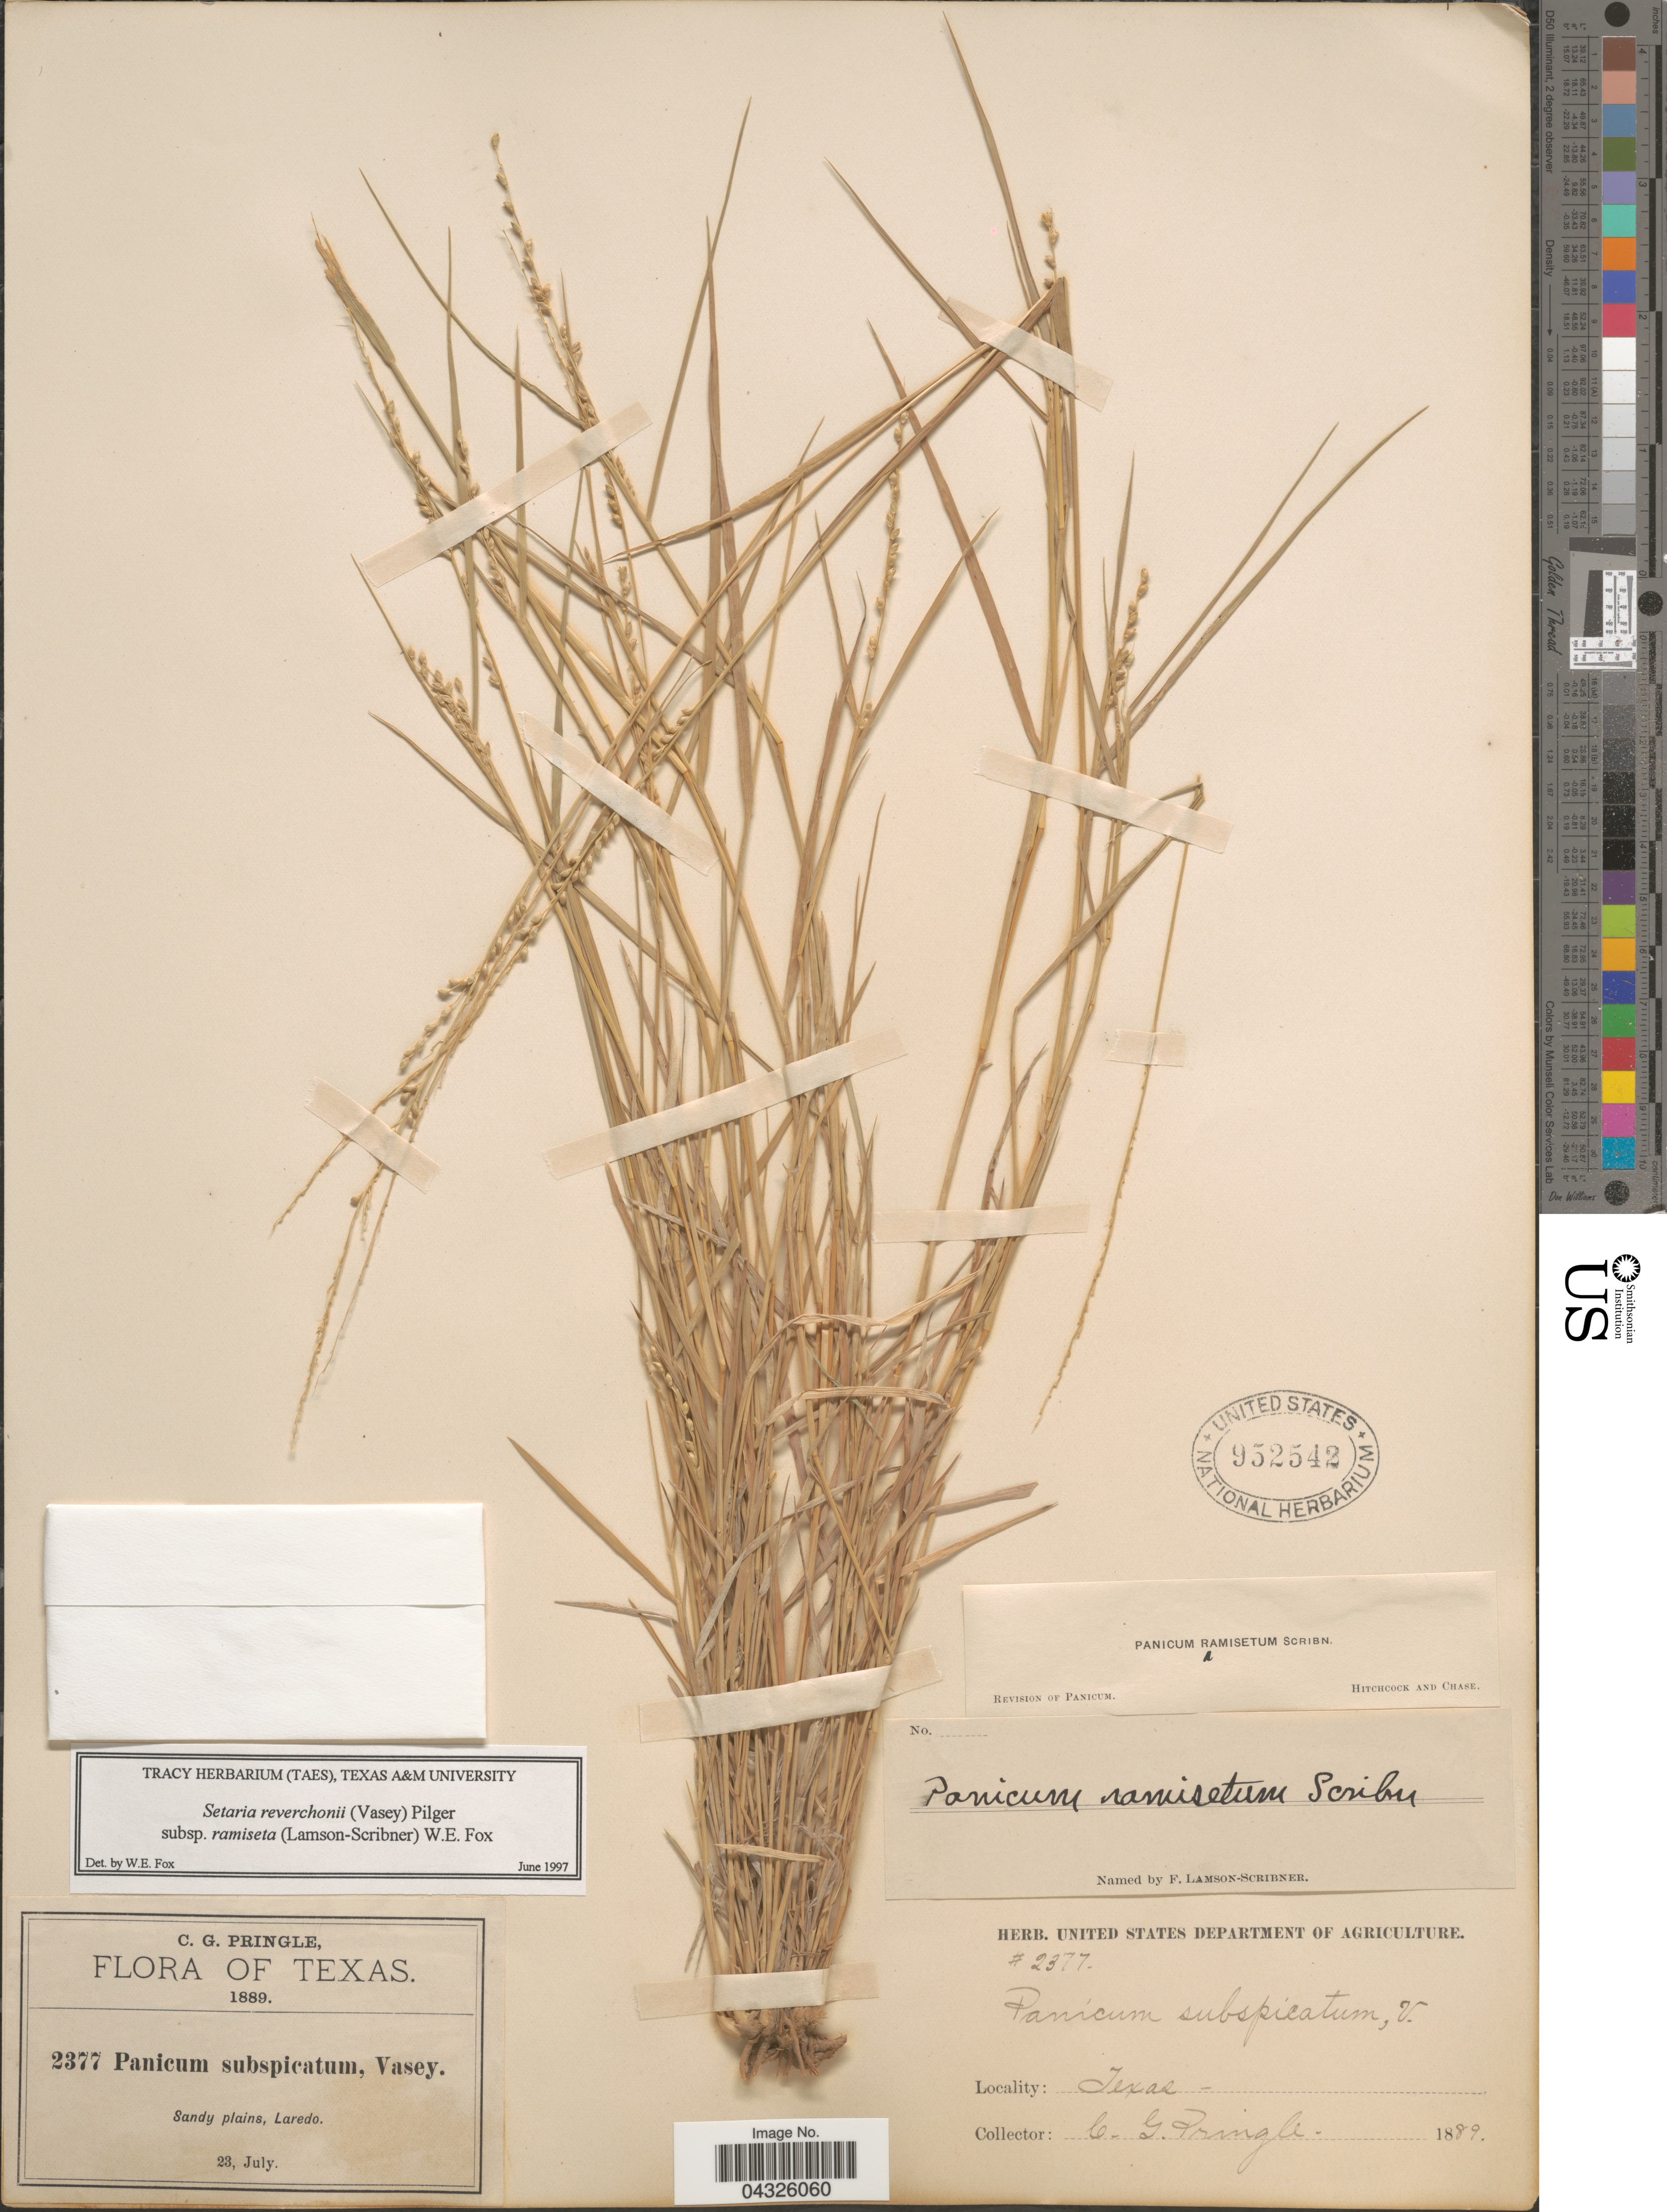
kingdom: Plantae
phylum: Tracheophyta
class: Liliopsida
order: Poales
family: Poaceae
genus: Setaria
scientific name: Setaria reverchonii subsp. ramiseta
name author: (Scribn.) W.E. Fox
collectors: C. G. Pringle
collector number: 2377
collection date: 1889-07-23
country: United States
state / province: Texas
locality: Sandy plains, Laredo.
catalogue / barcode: US 952542